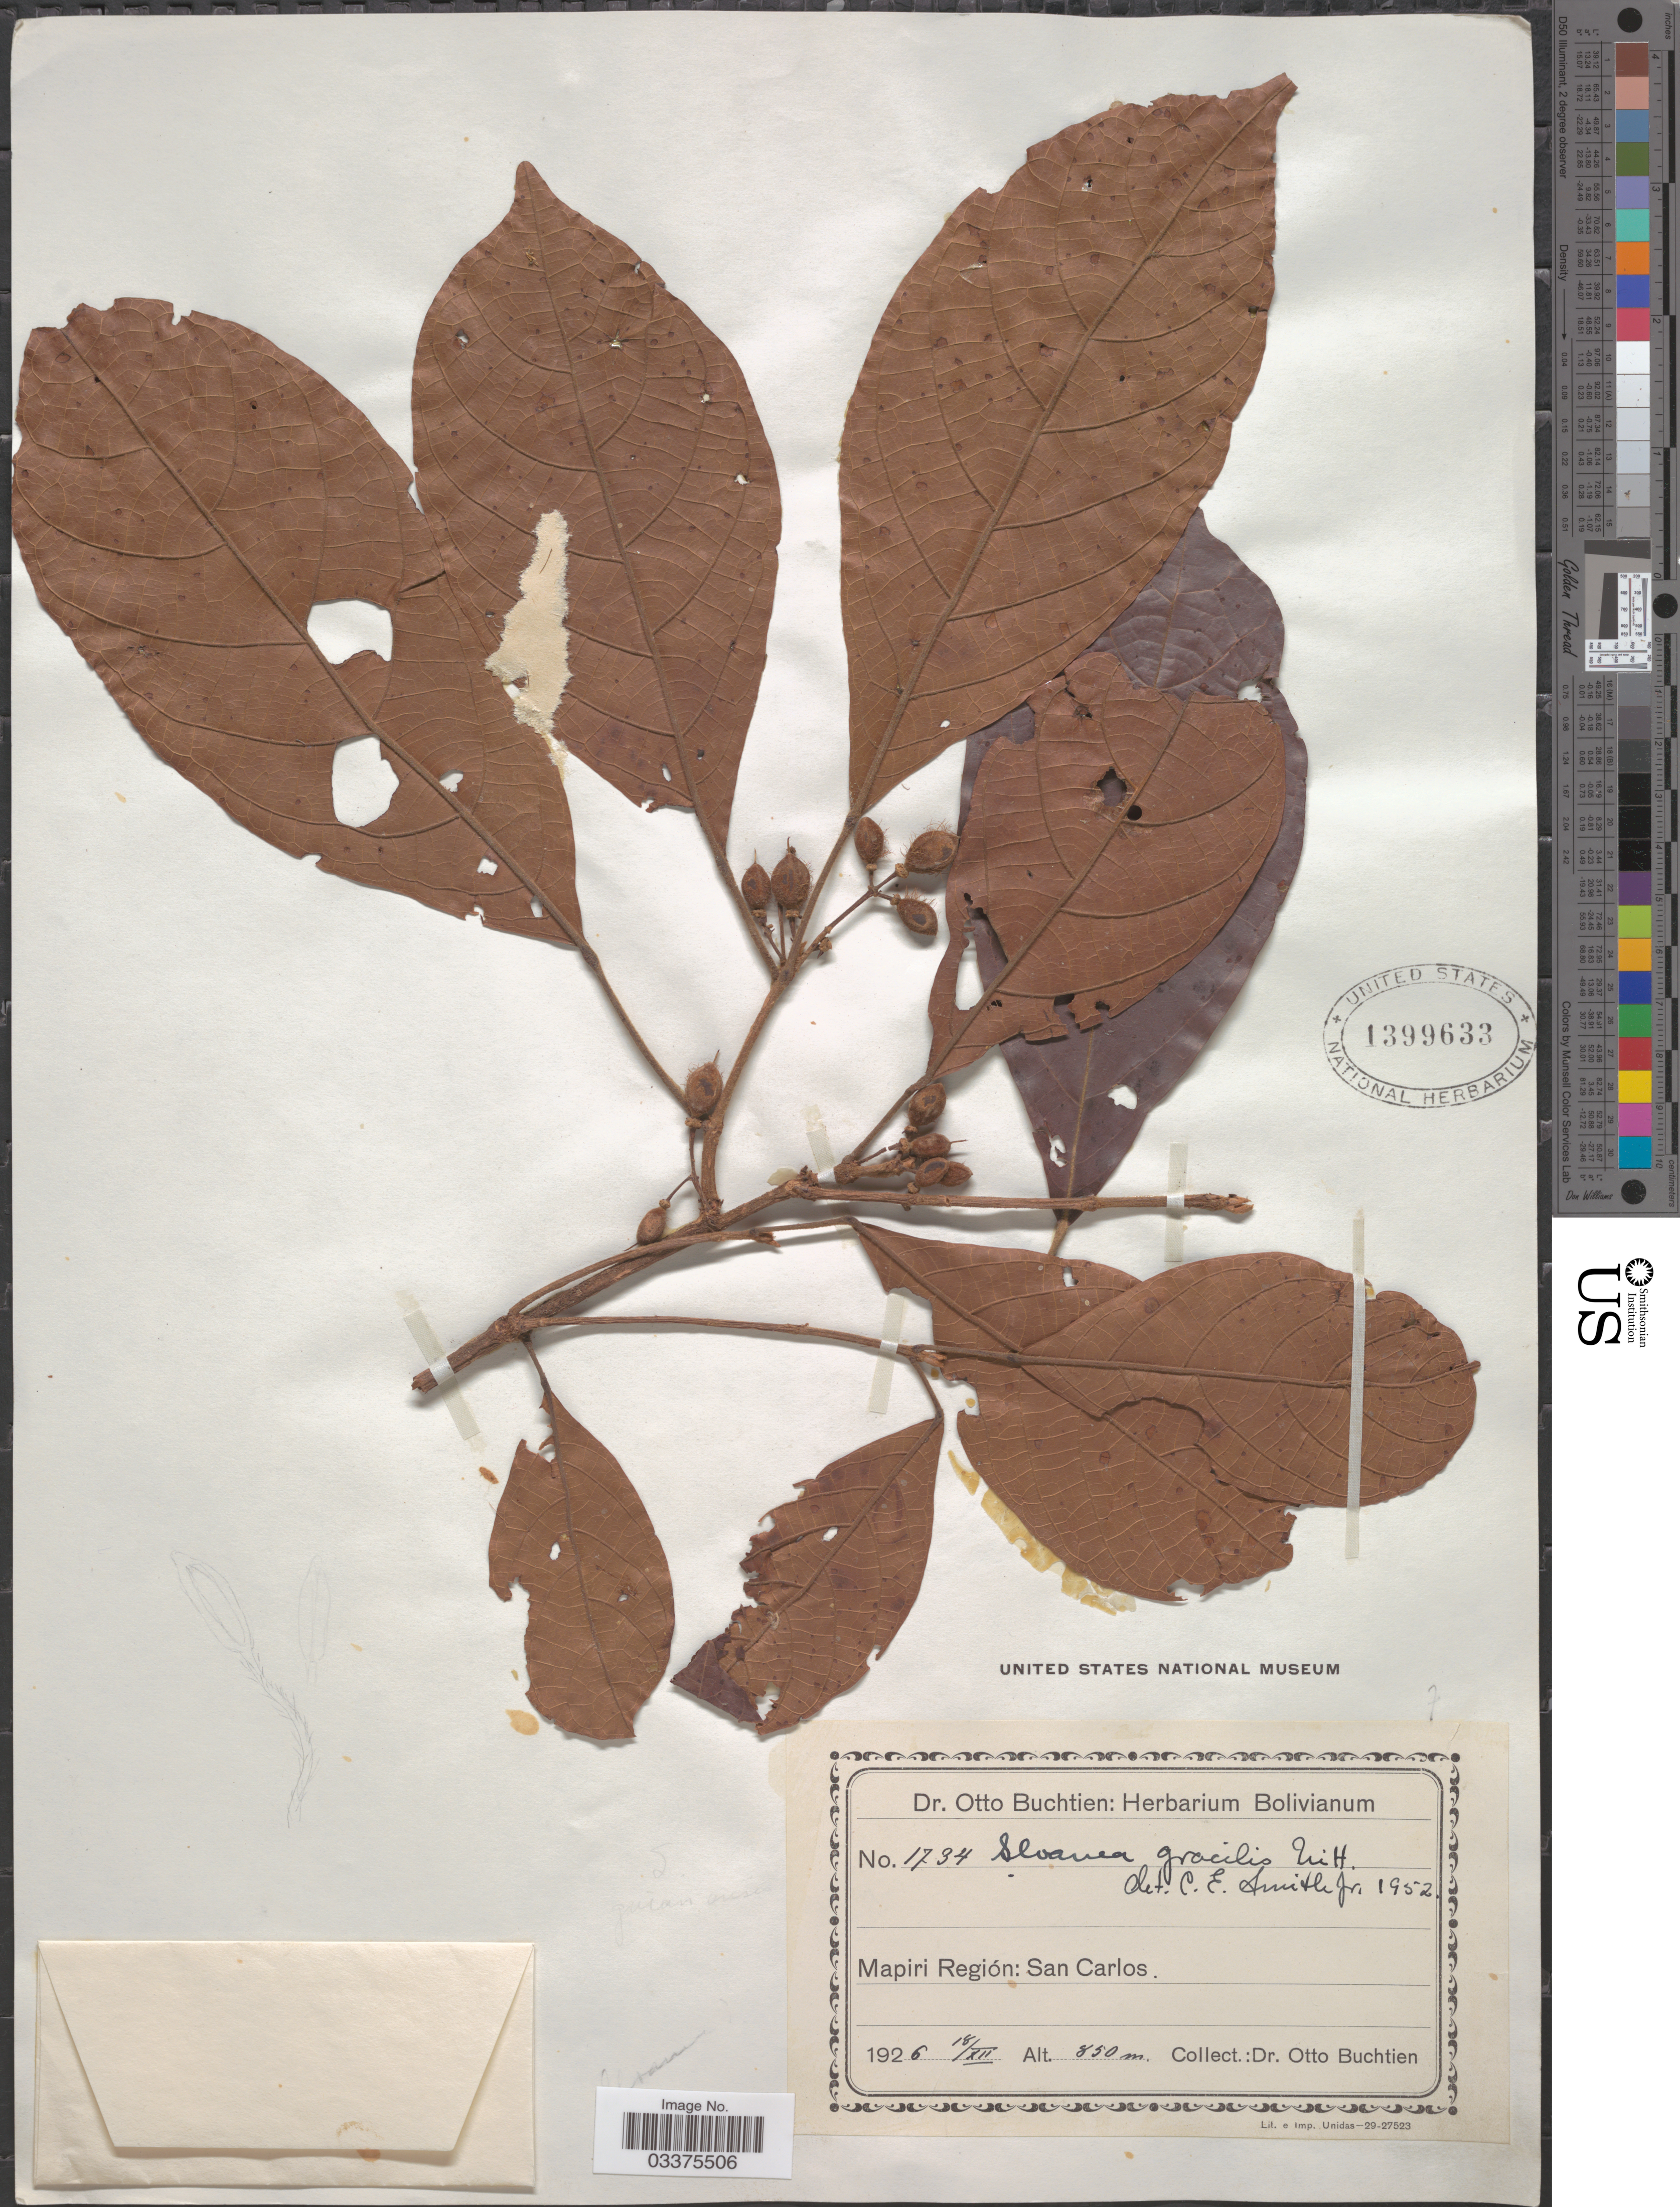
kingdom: Plantae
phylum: Tracheophyta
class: Magnoliopsida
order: Oxalidales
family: Elaeocarpaceae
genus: Sloanea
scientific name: Sloanea gracilis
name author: Uittien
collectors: O. Buchtien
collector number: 1734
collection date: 1926-12-18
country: Bolivia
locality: Mapiri Región: San Carlos.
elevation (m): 850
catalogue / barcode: US 1399633